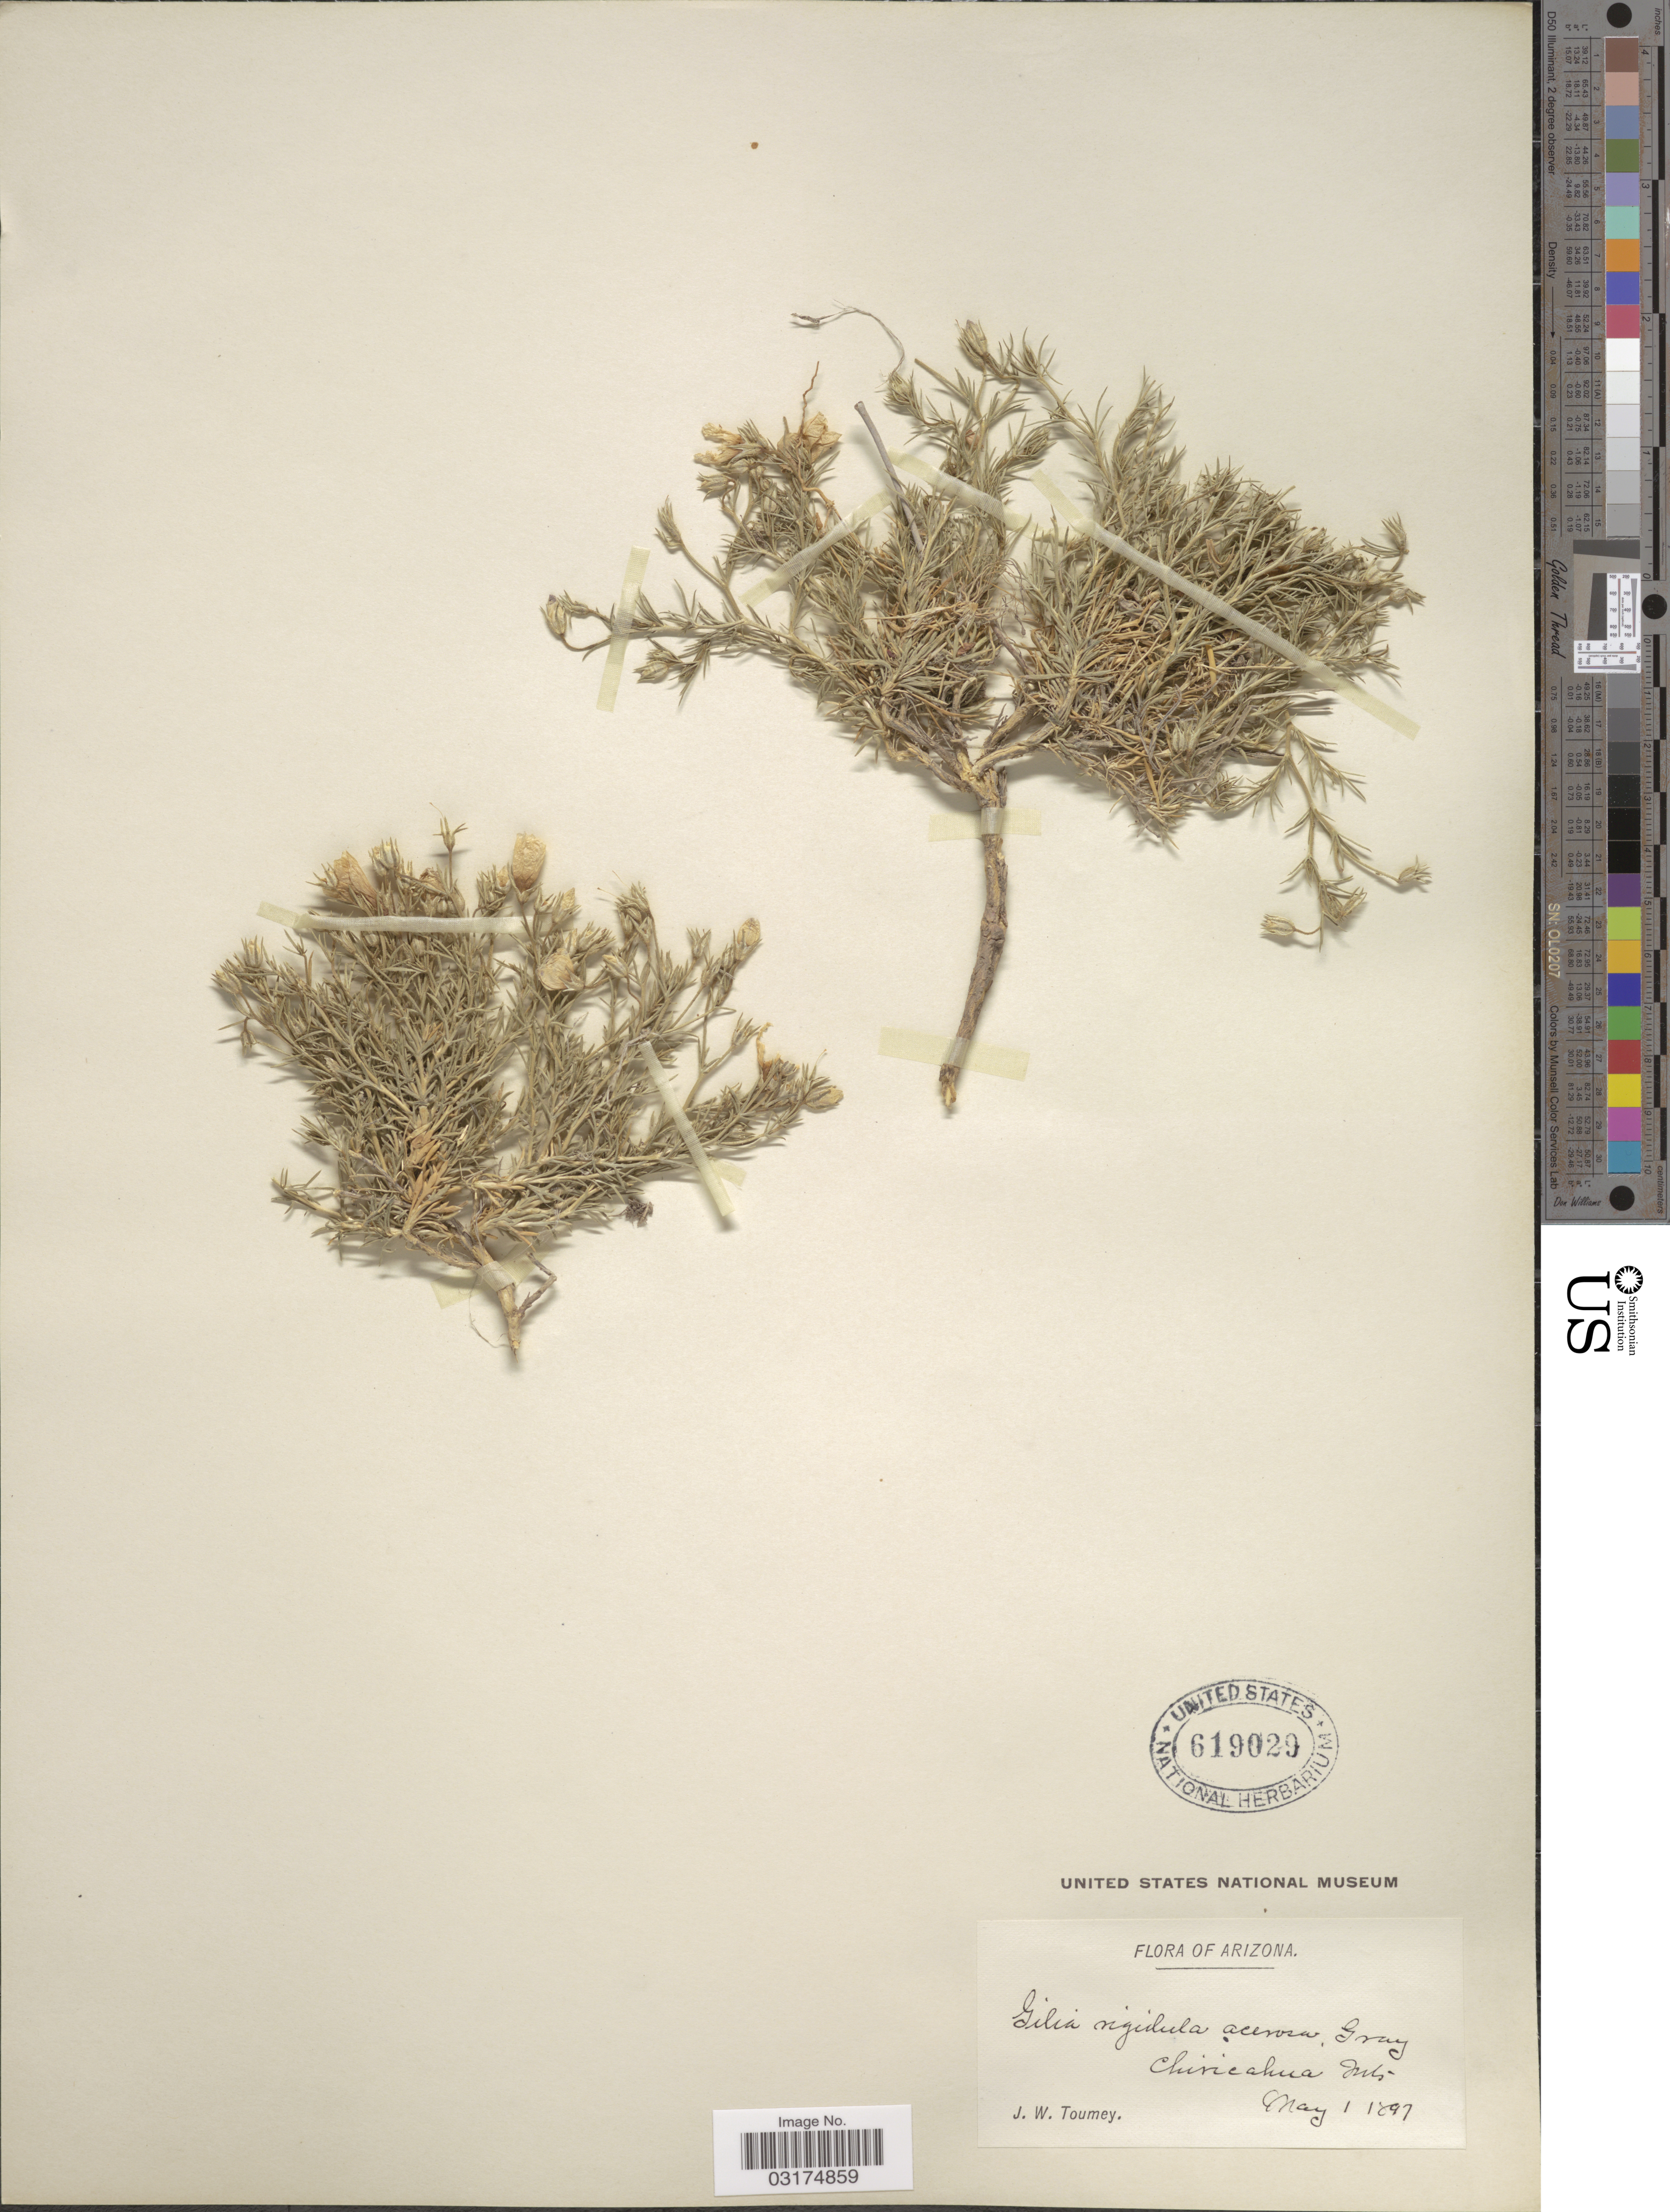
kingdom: Plantae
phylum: Tracheophyta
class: Magnoliopsida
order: Ericales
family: Polemoniaceae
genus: Giliastrum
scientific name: Giliastrum acerosum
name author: (A. Gray) Rydb.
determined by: Strong, Mark T., (BOT), Smithsonian Institution - National Museum of Natural History (UNITED STATES)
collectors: J. W. Toumey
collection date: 1897-05-01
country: United States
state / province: Arizona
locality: Chiricahua Mts.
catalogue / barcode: US 619029